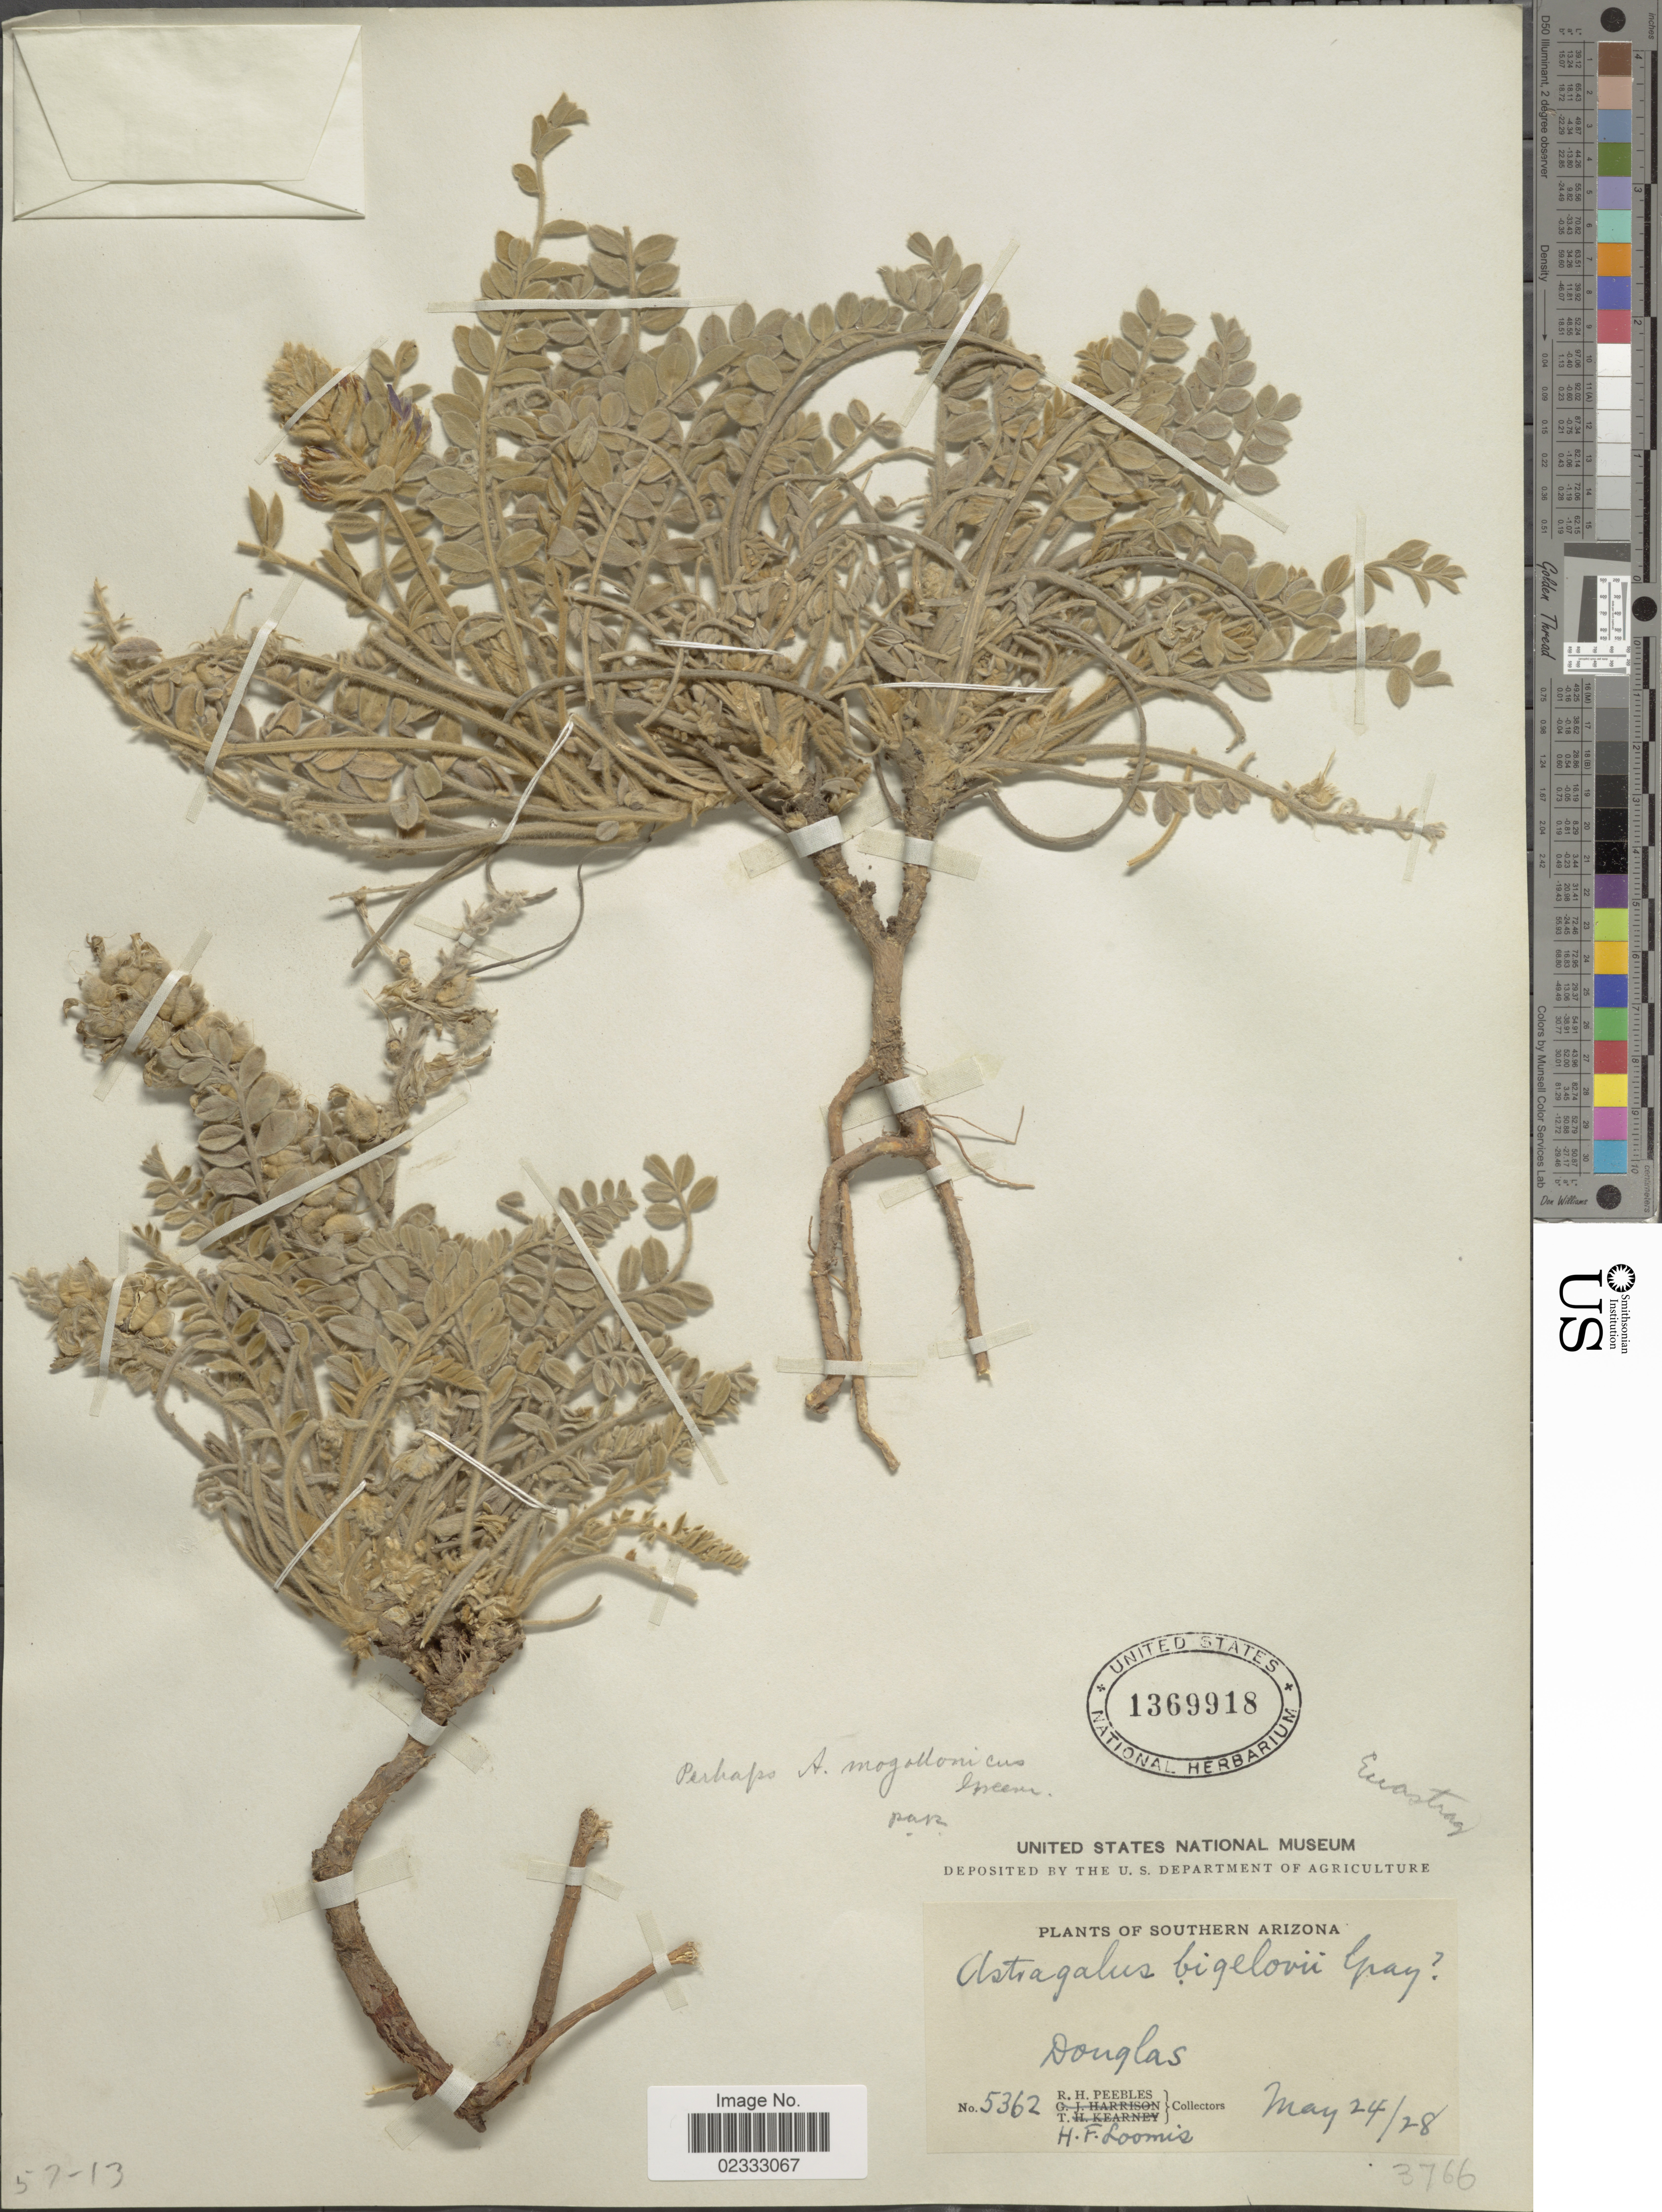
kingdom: Plantae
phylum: Tracheophyta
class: Magnoliopsida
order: Fabales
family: Fabaceae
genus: Astragalus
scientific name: Astragalus mogollonicus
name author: Greene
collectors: R. H. Peebles & H. F. Loomis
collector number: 5362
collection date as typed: Transcribed d/m/y: 24/5/28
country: United States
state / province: Arizona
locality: Southern Arizona Douglas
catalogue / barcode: US 1369918